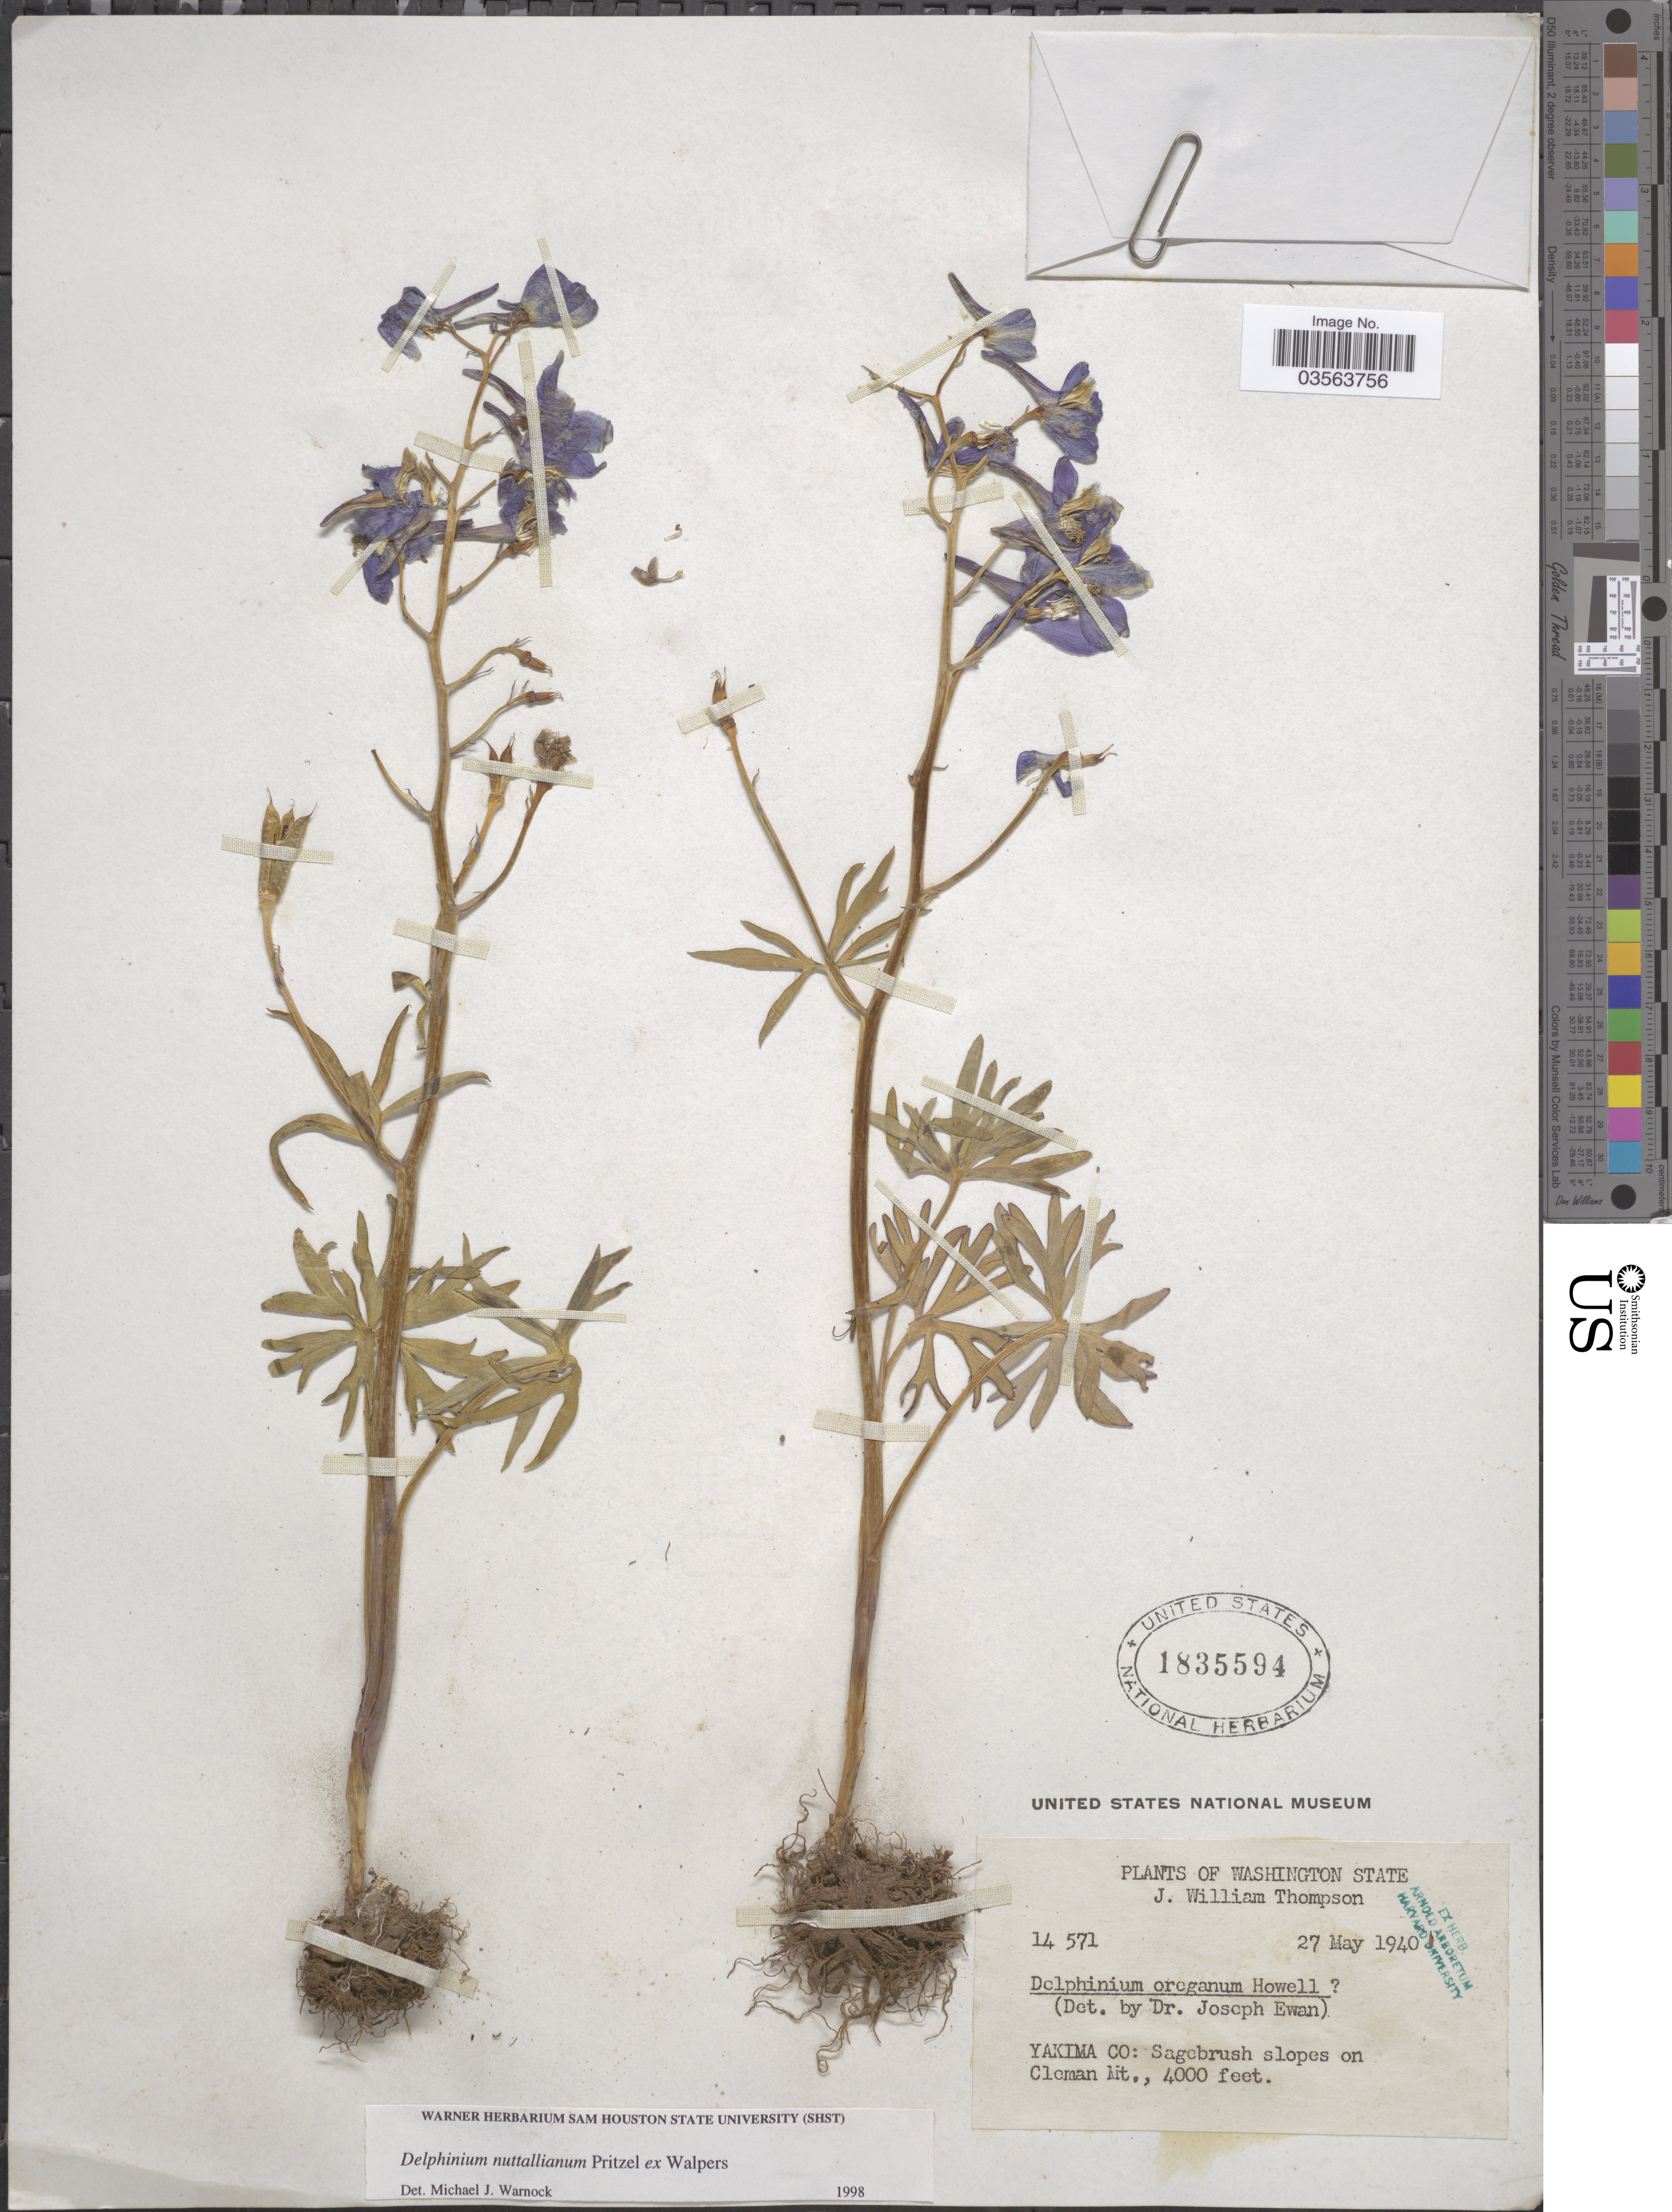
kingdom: Plantae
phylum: Tracheophyta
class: Magnoliopsida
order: Ranunculales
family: Ranunculaceae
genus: Delphinium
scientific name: Delphinium nuttallianum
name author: E. Pritz. ex Walpers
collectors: J. W. Thompson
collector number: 14571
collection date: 1940-05-27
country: United States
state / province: Washington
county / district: Yakima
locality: Yakima Co: Sagebrush slopes on Cleman Mt.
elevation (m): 1219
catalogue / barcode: US 1835594